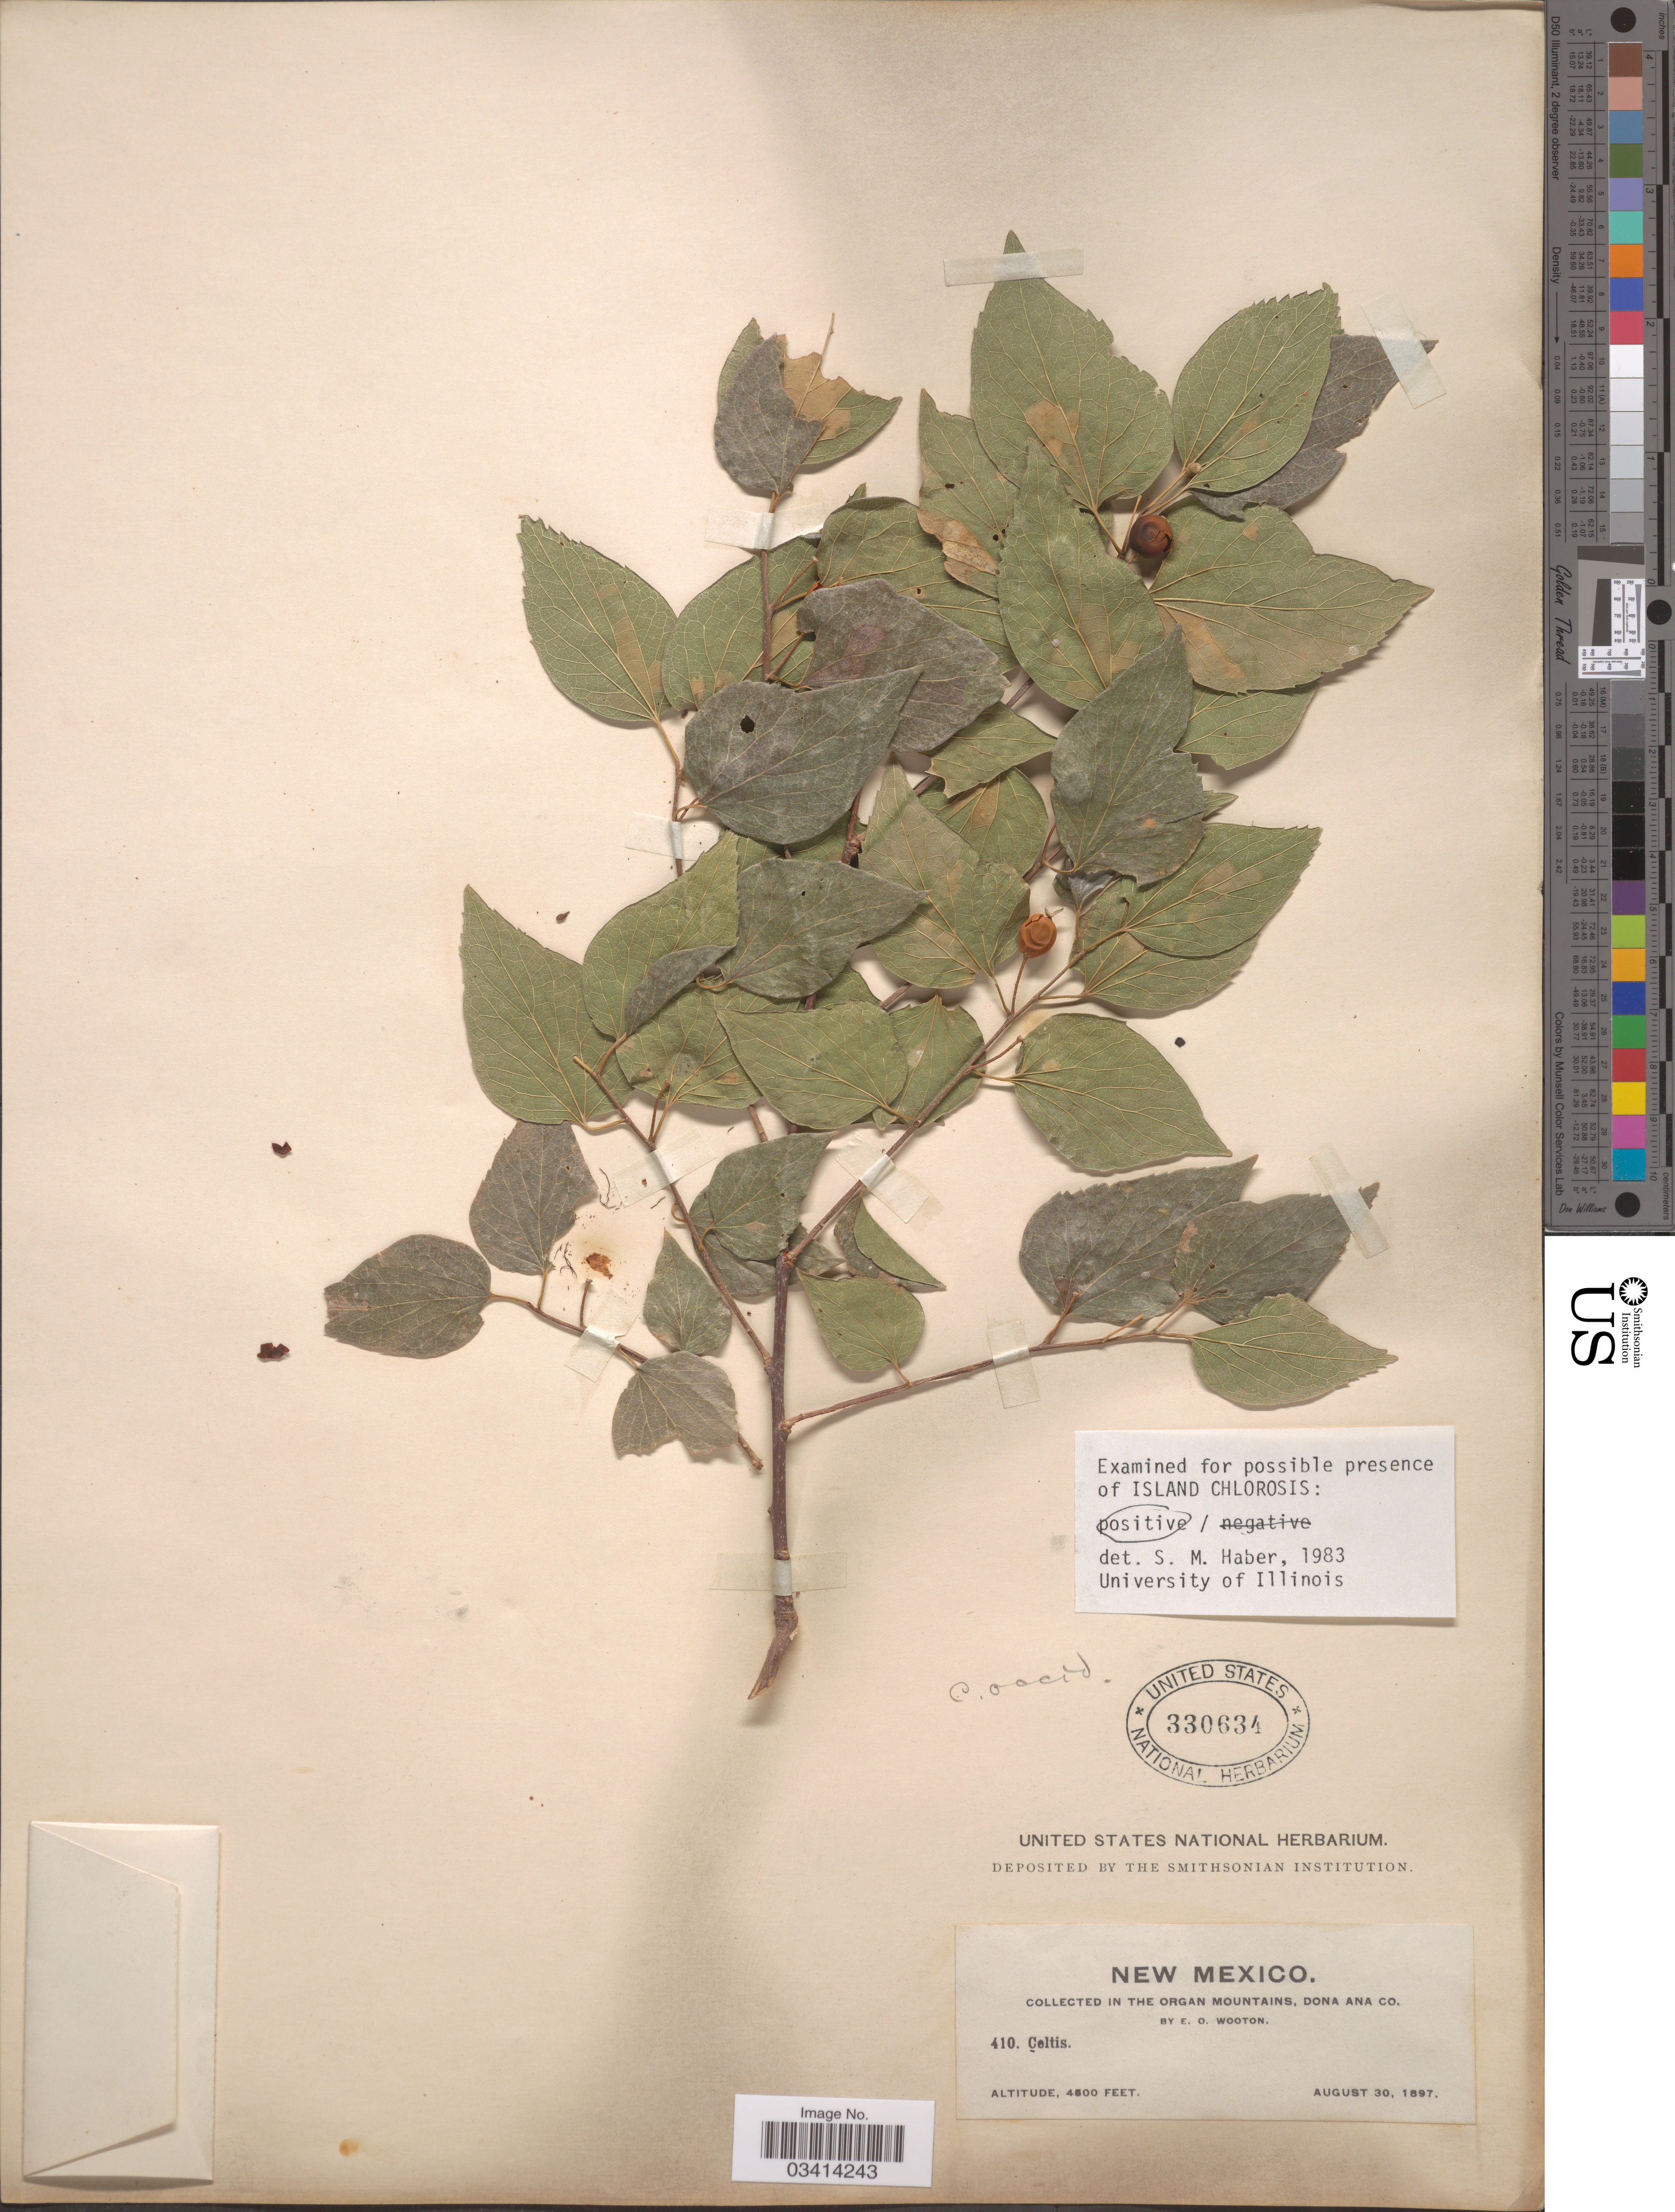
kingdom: Plantae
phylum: Tracheophyta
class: Magnoliopsida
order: Rosales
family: Cannabaceae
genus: Celtis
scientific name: Celtis reticulata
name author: Torr.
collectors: E. O. Wooton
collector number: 410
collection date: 1897-08-30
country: United States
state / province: New Mexico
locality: In the Organ Mountains, Dona Ana Co.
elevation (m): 1372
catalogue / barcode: US 330634